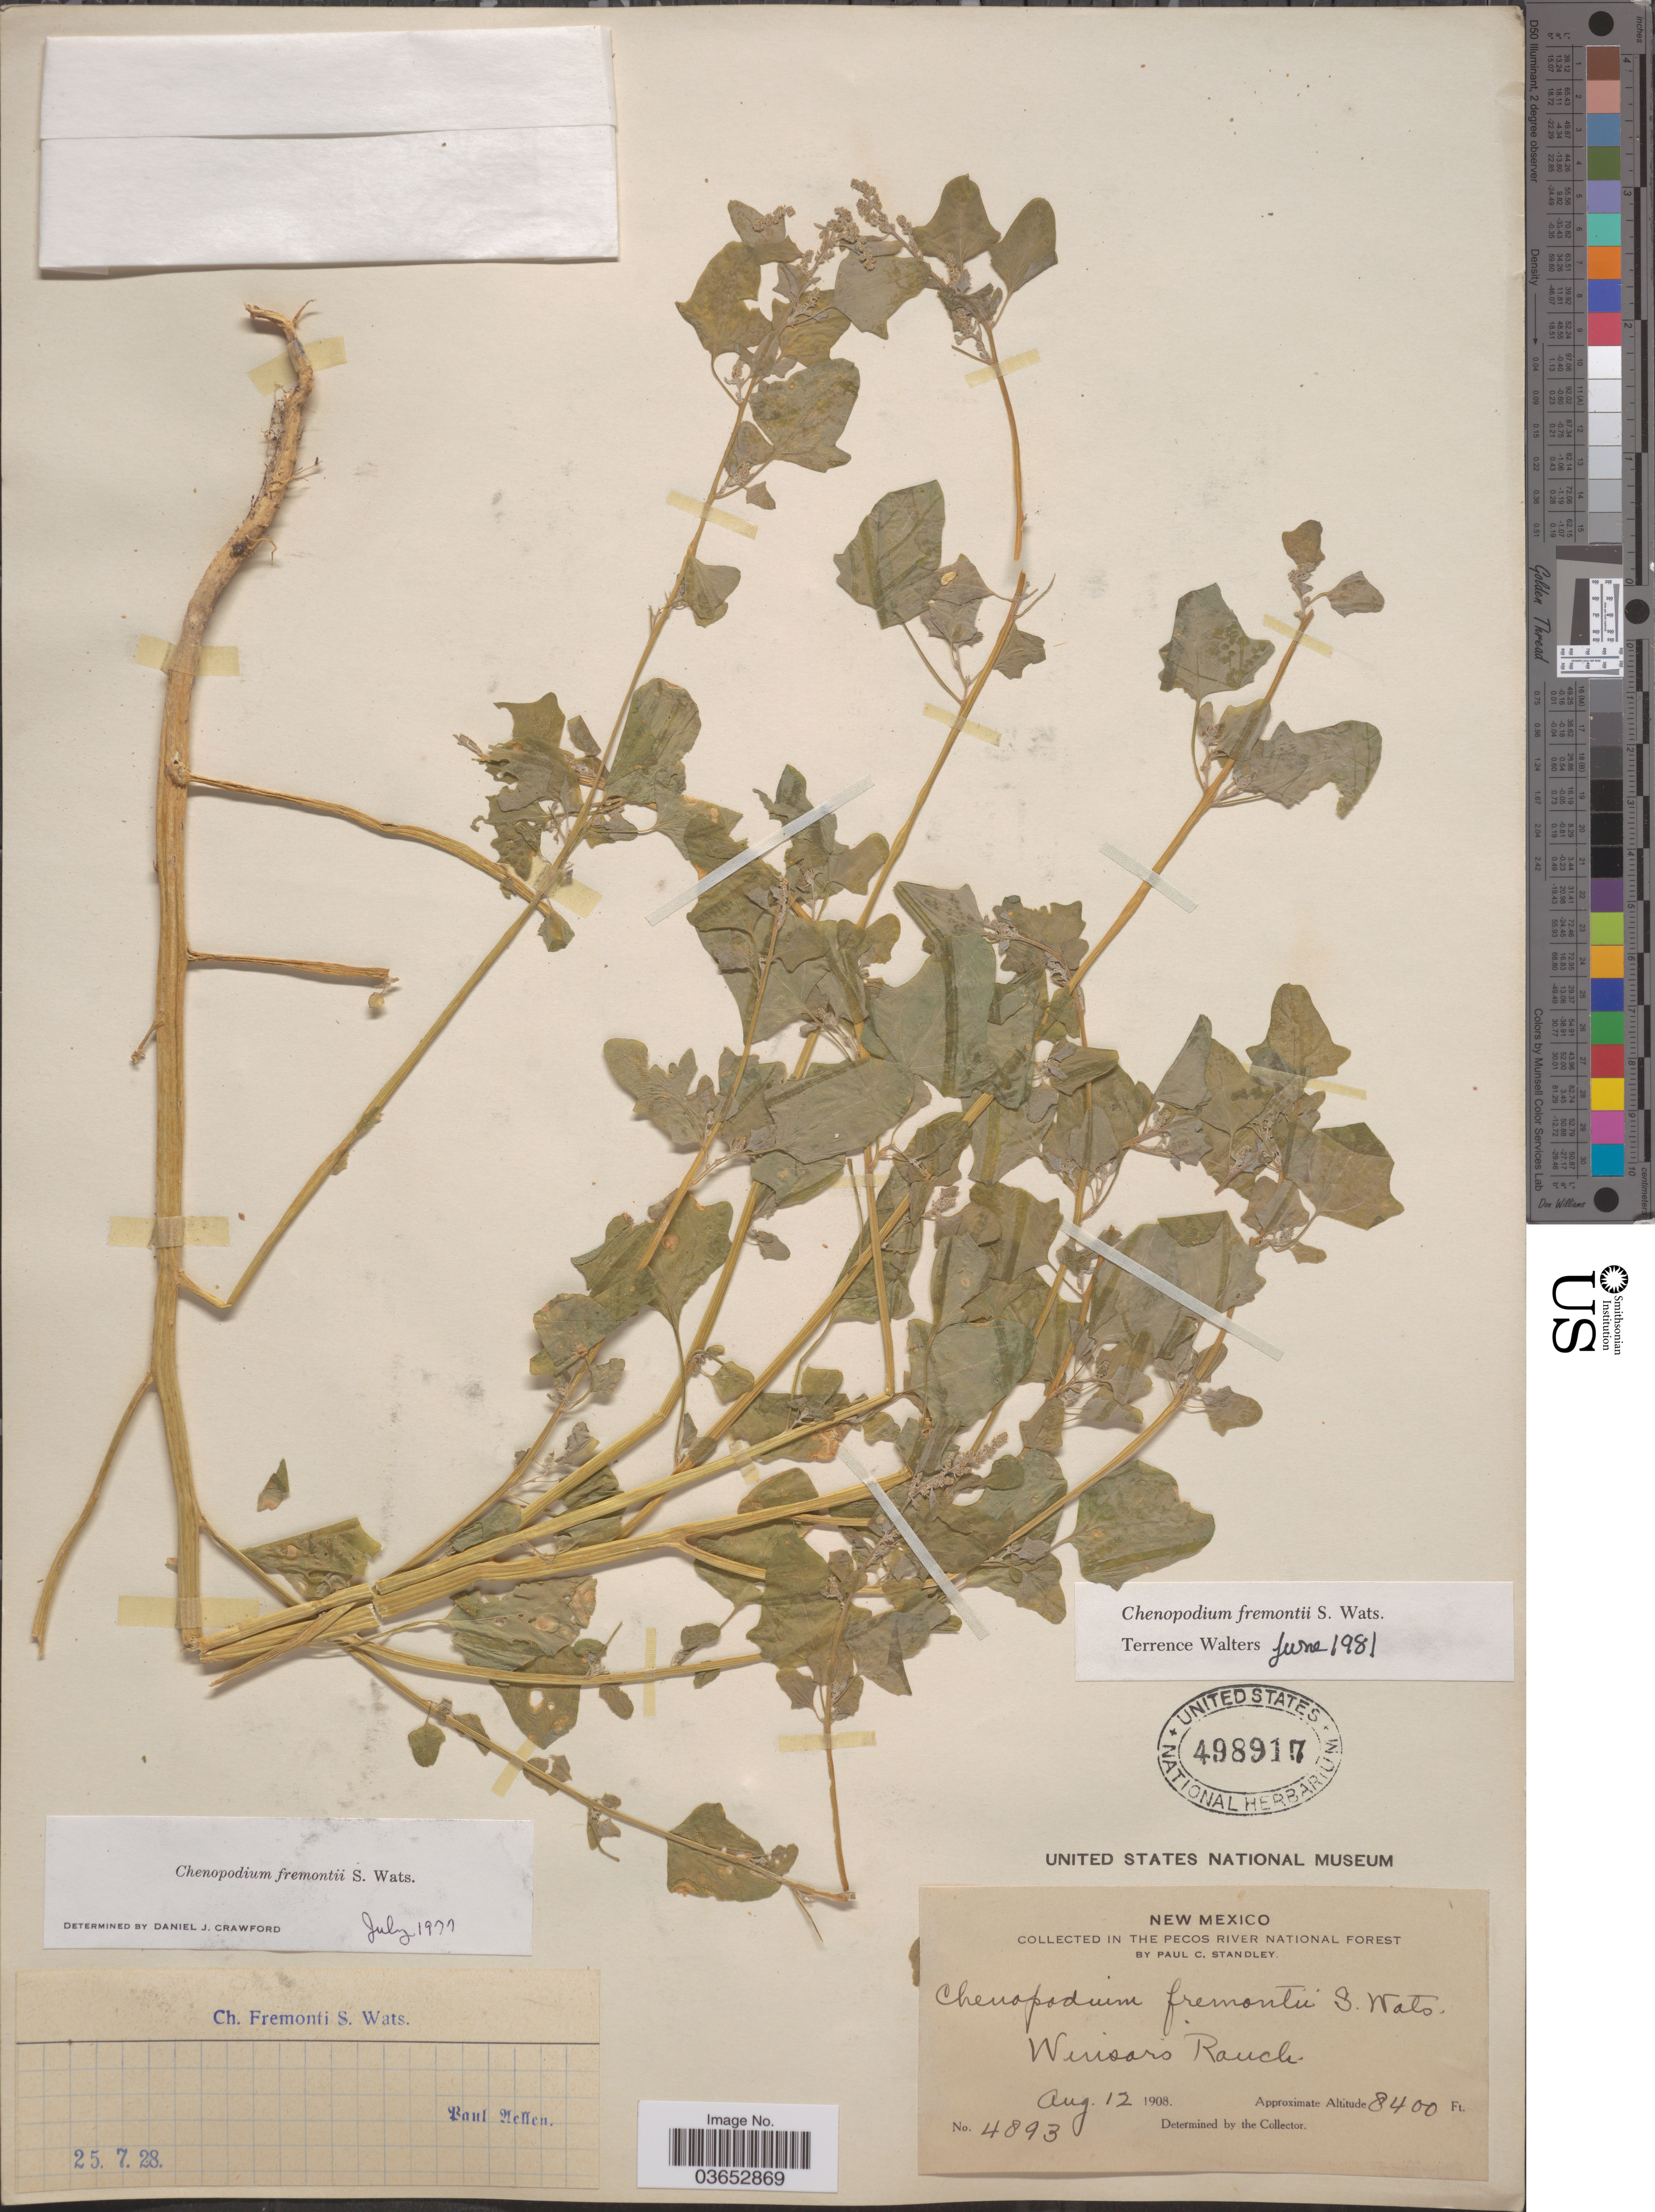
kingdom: Plantae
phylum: Tracheophyta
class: Magnoliopsida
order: Caryophyllales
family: Amaranthaceae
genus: Chenopodium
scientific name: Chenopodium fremontii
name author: S. Watson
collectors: P. C. Standley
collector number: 4893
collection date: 1908-08-12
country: United States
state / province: New Mexico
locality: In the Pecos River National Forest. Winsors Ranch.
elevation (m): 2560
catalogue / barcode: US 498917